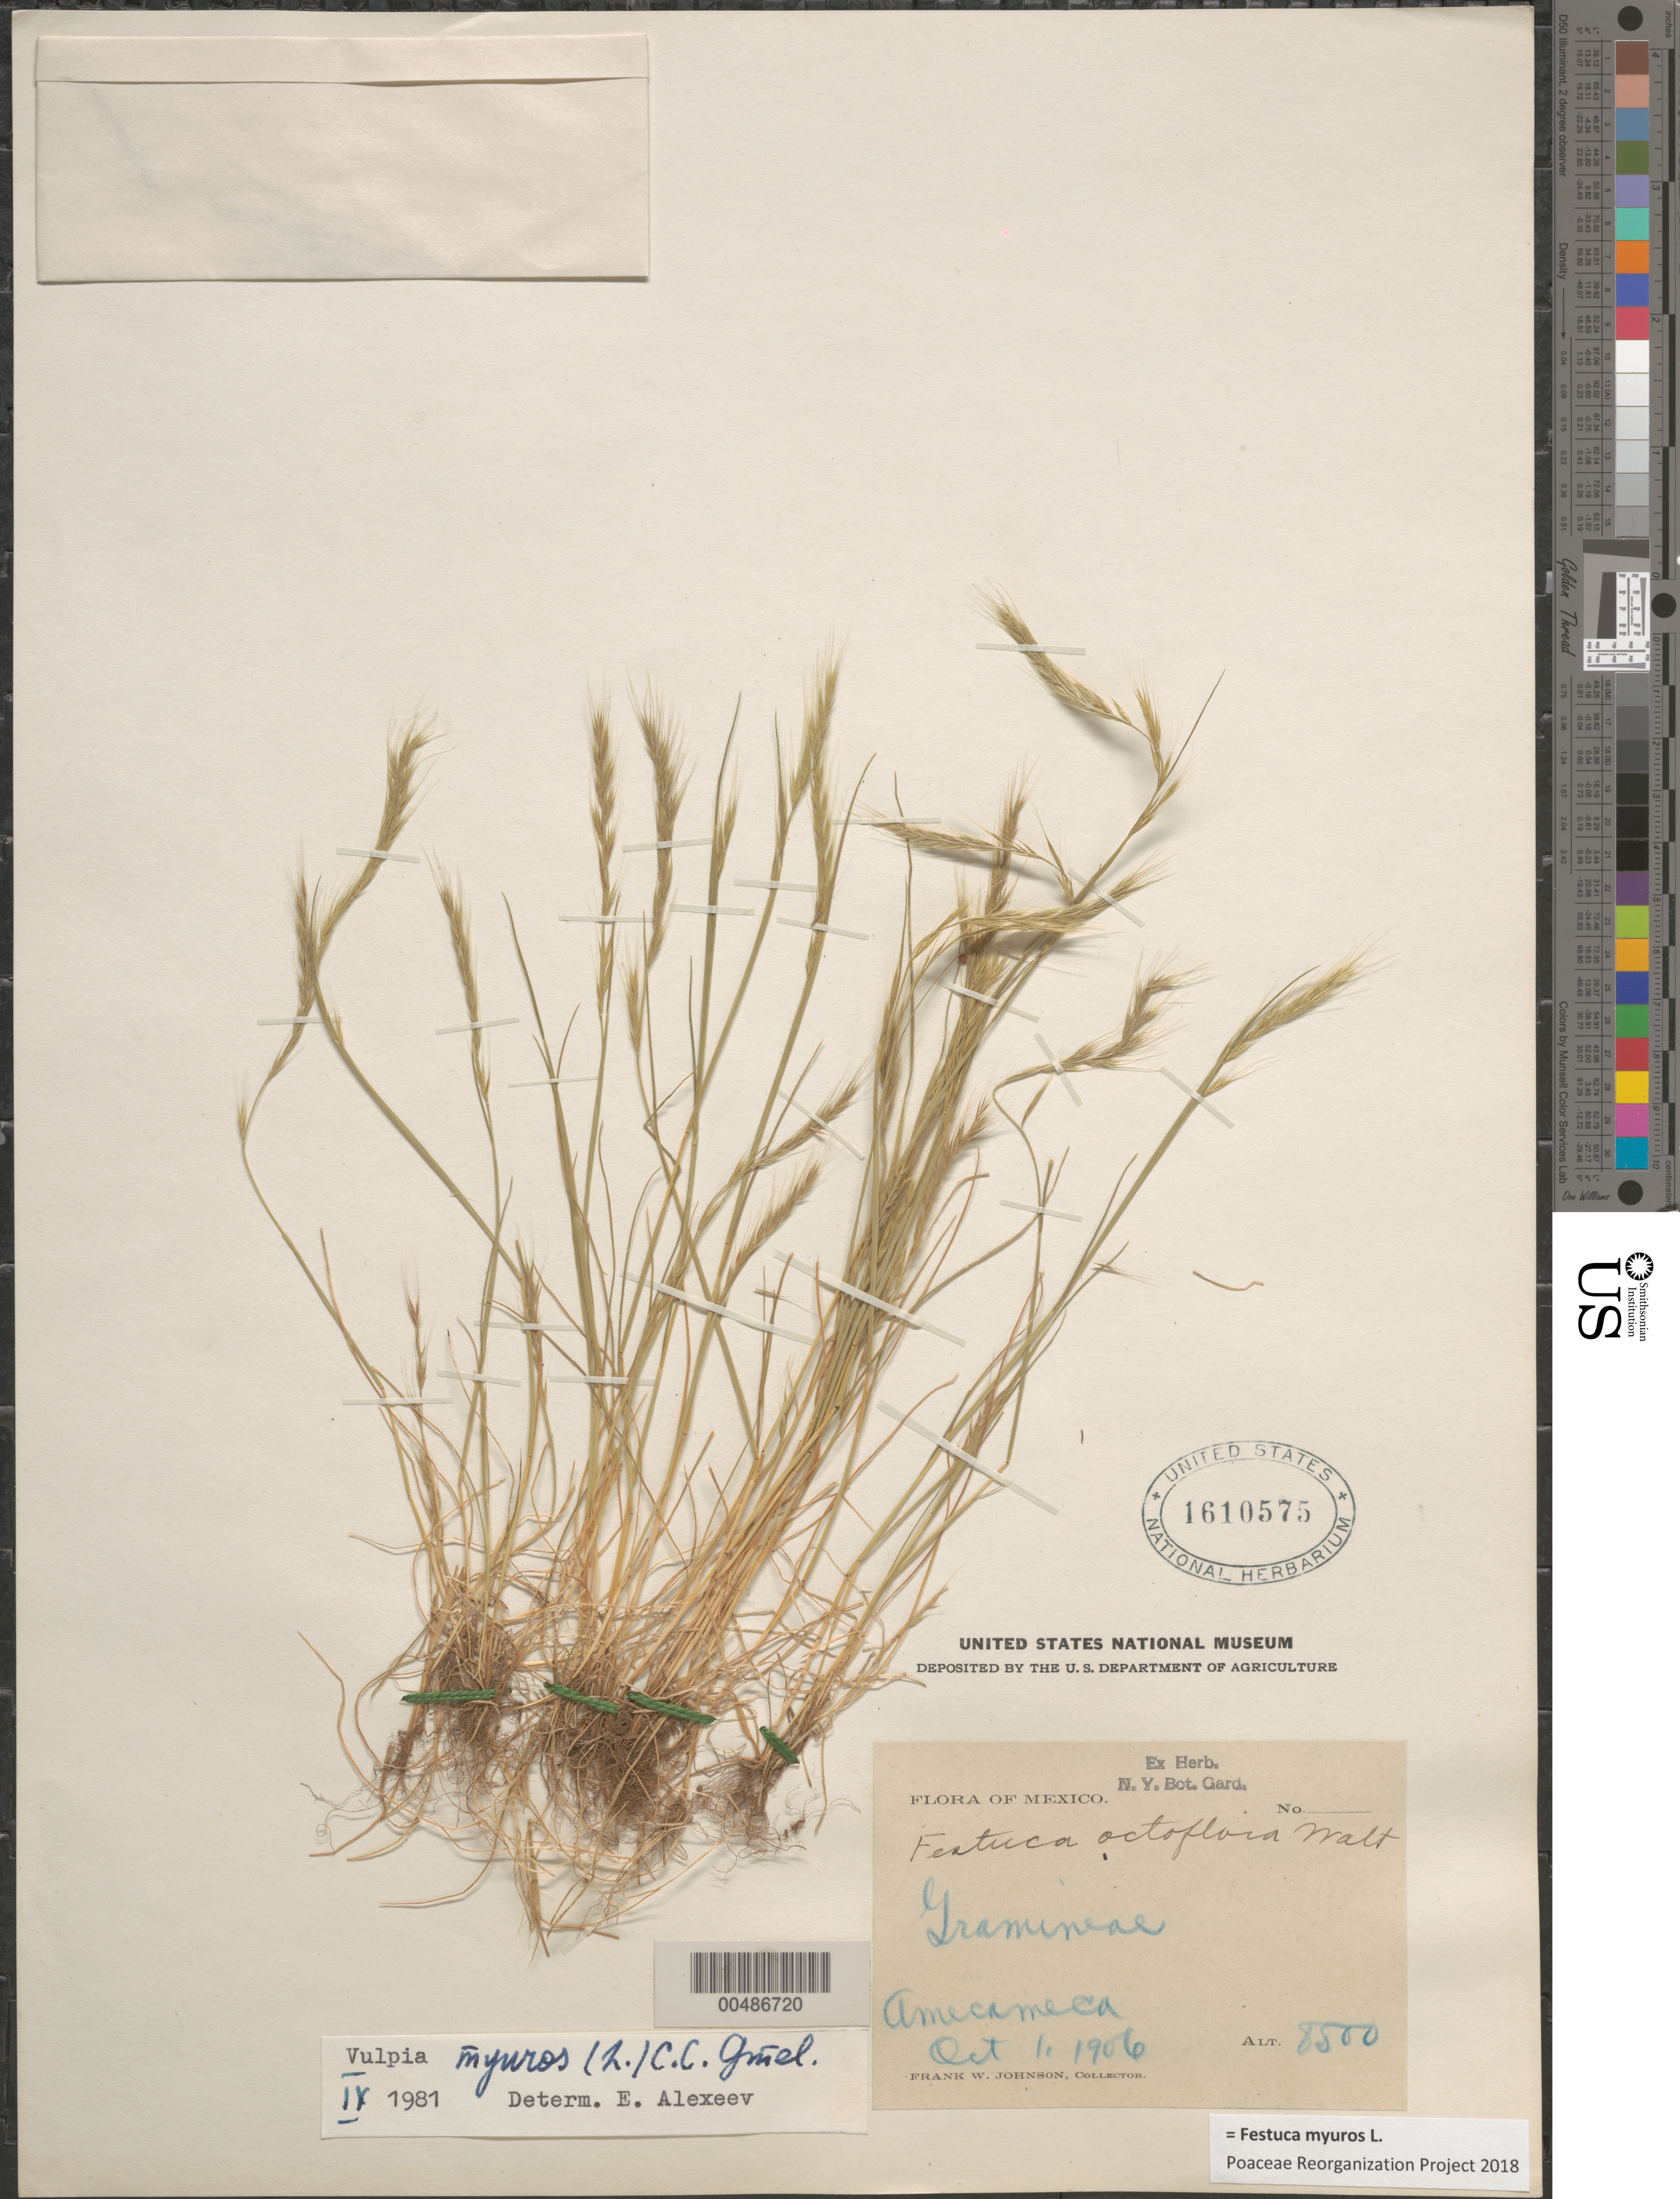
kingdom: Plantae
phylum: Tracheophyta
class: Liliopsida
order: Poales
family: Poaceae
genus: Festuca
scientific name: Festuca myuros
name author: L.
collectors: F. W. Johnson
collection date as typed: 1 Oct 1906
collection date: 1906-10-01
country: Mexico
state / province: México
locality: Amecameca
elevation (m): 2500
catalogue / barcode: US 1610575